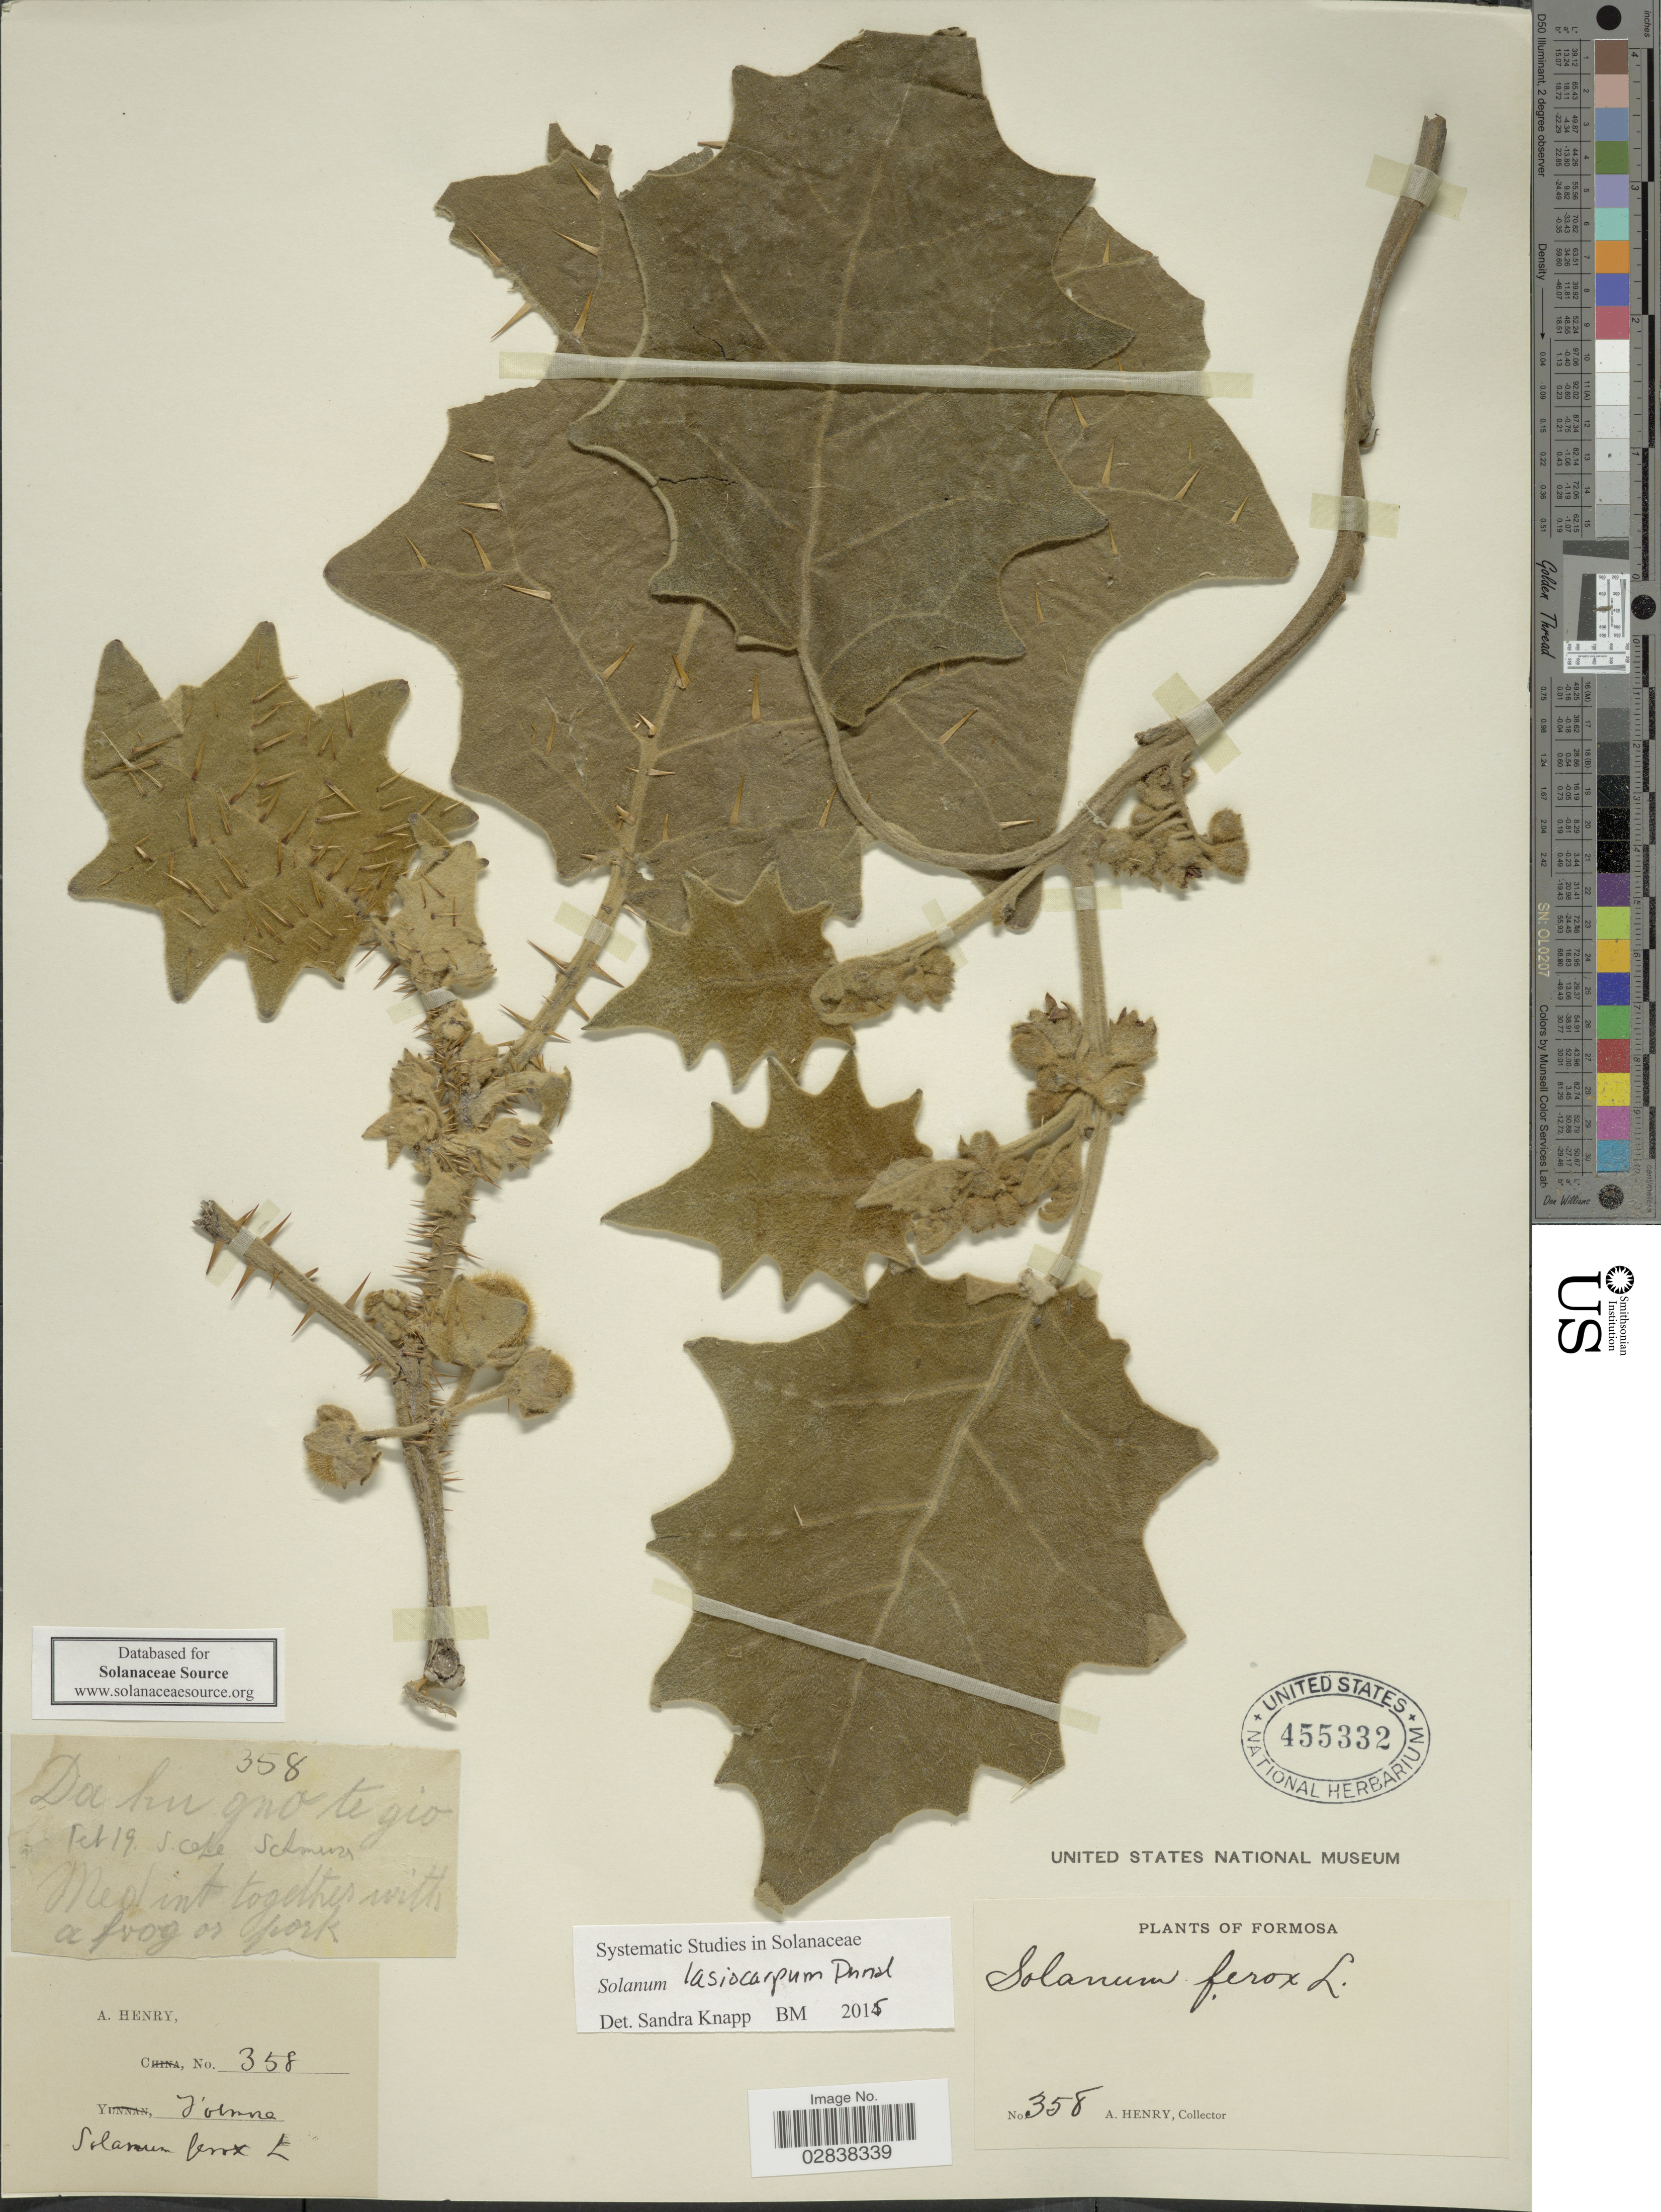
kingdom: Plantae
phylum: Tracheophyta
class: Magnoliopsida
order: Solanales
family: Solanaceae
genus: Solanum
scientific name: Solanum lasiocarpum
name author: Dunal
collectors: A. Henry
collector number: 358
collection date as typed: Transcribed d/m/y: /2/19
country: Taiwan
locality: Formosa.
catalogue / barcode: US 455332